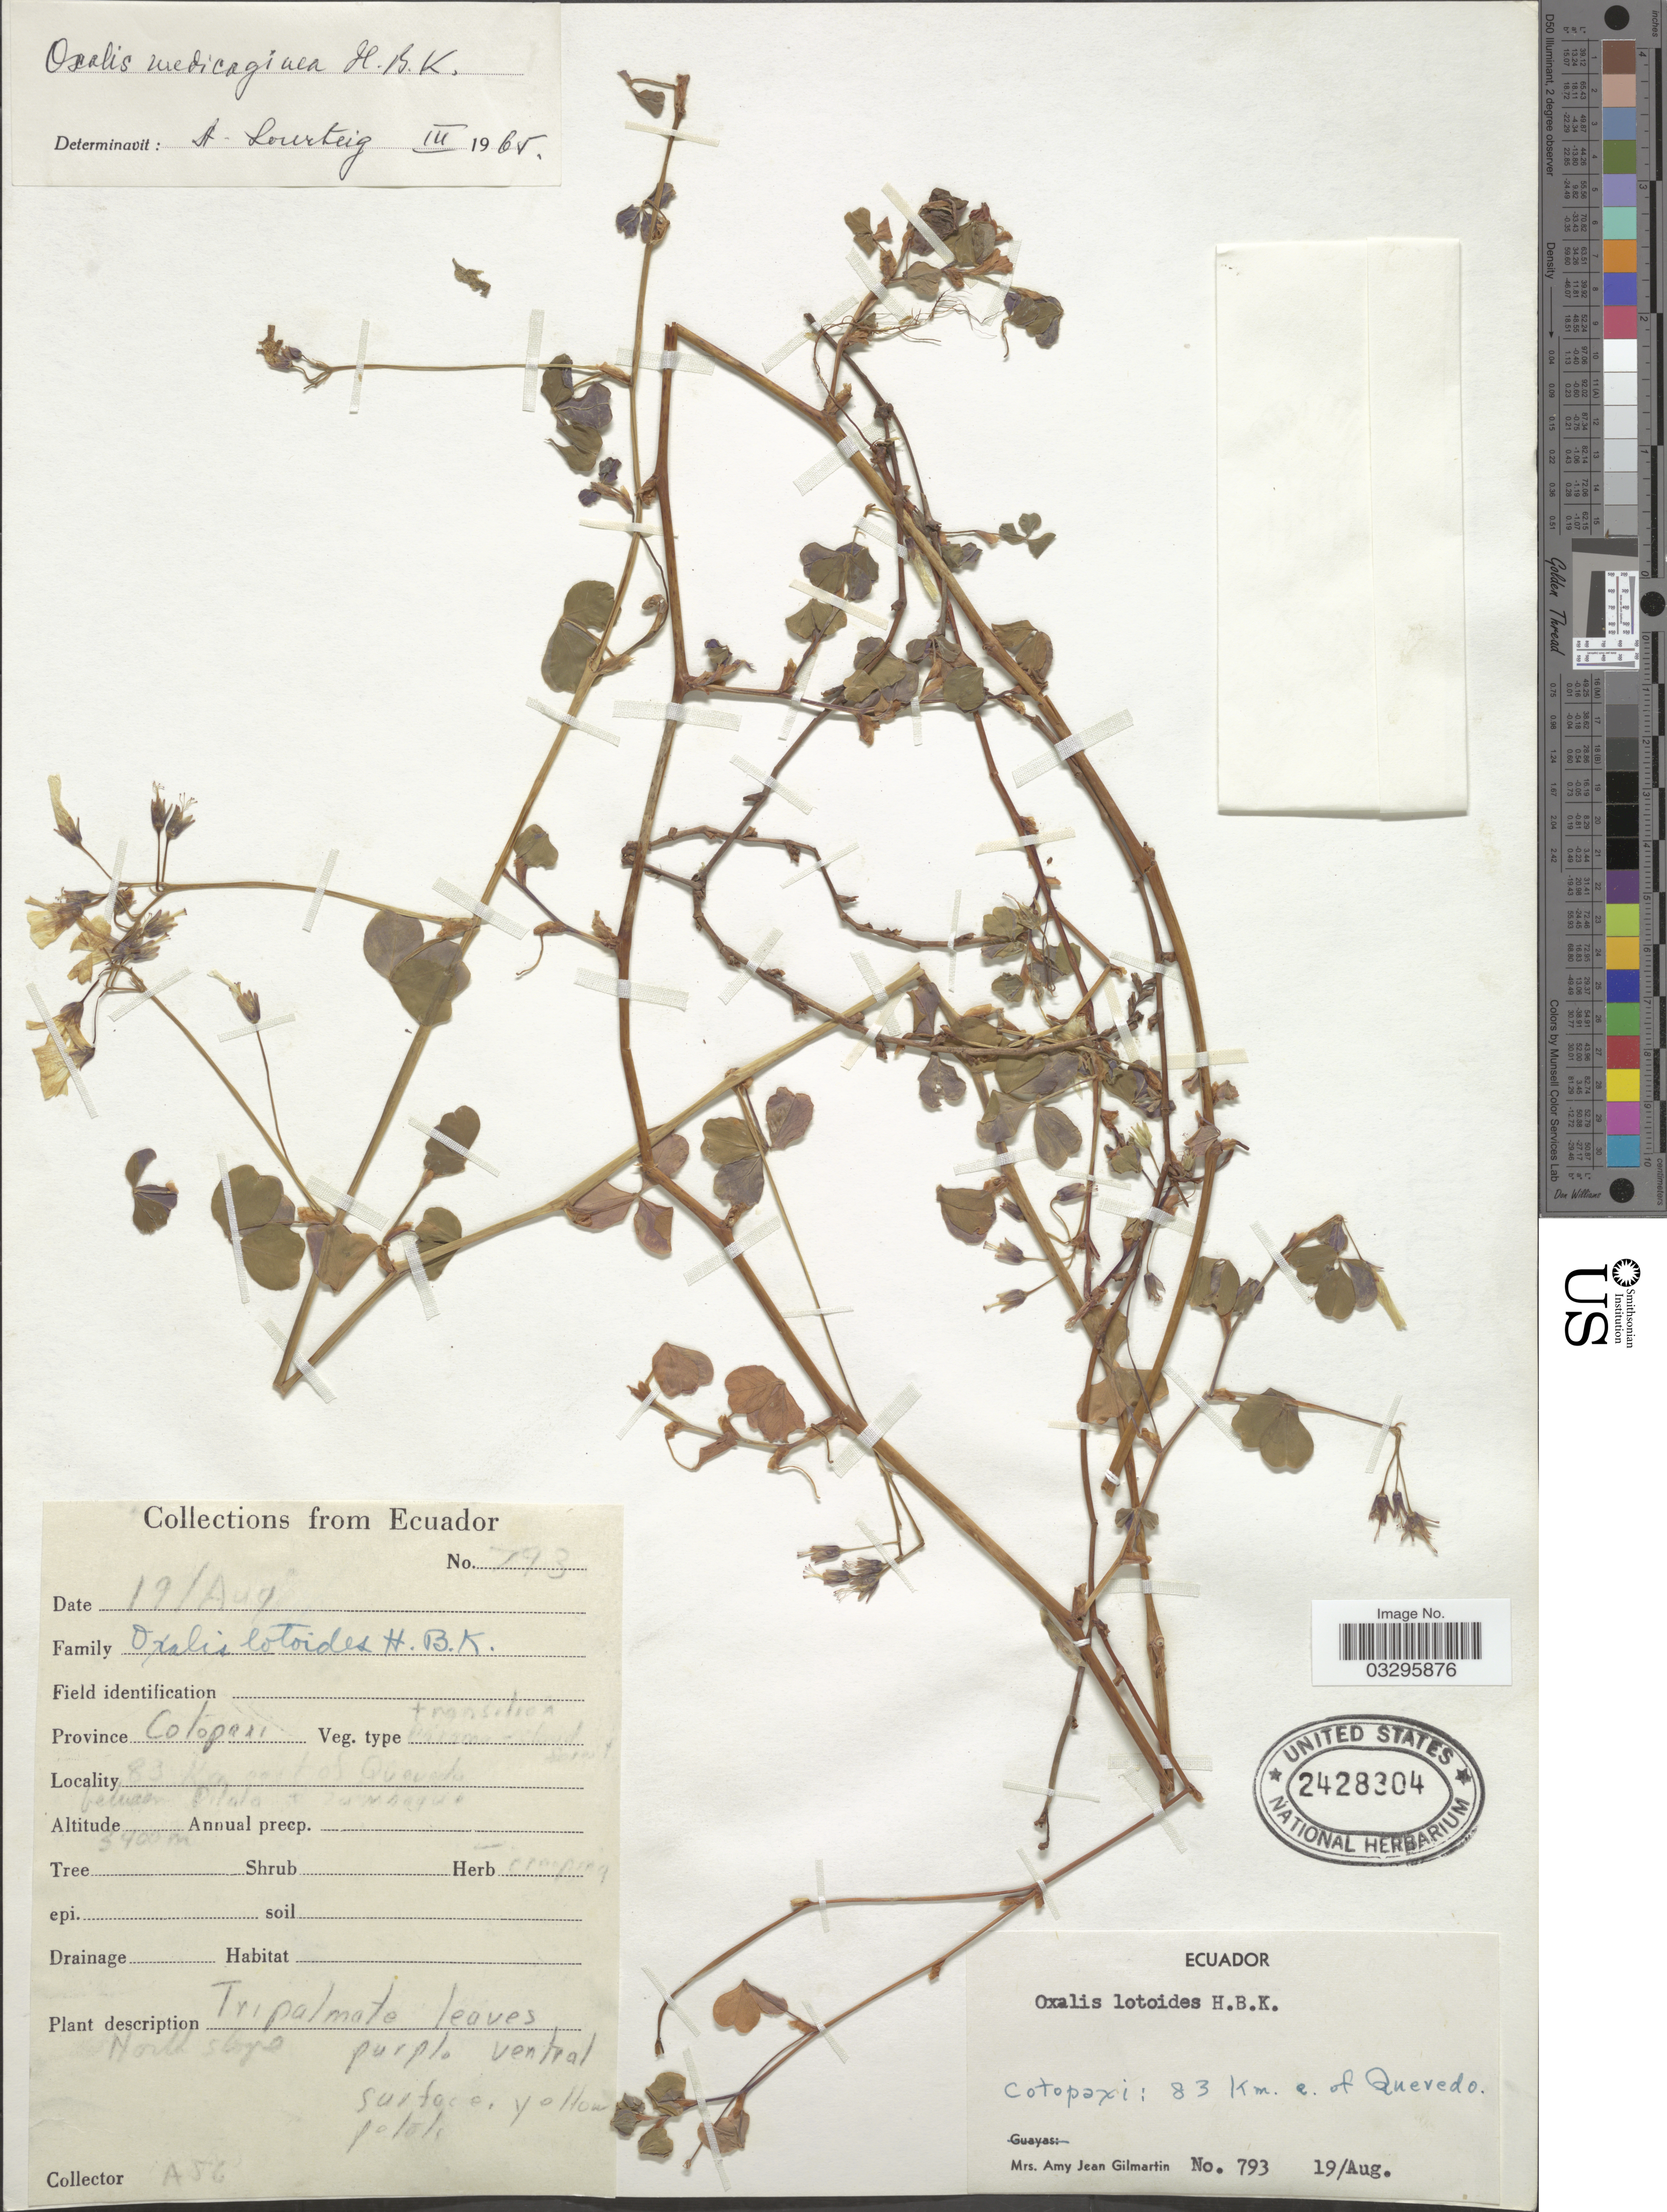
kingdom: Plantae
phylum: Tracheophyta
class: Magnoliopsida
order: Oxalidales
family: Oxalidaceae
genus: Oxalis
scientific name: Oxalis medicaginea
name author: Kunth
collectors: A. J. Gilmartin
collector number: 793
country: Ecuador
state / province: Cotopaxi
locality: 83 km east of Quevedo between Pilata [interpreted] & Zamdagwa [interpreted].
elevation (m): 3400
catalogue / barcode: US 2428304